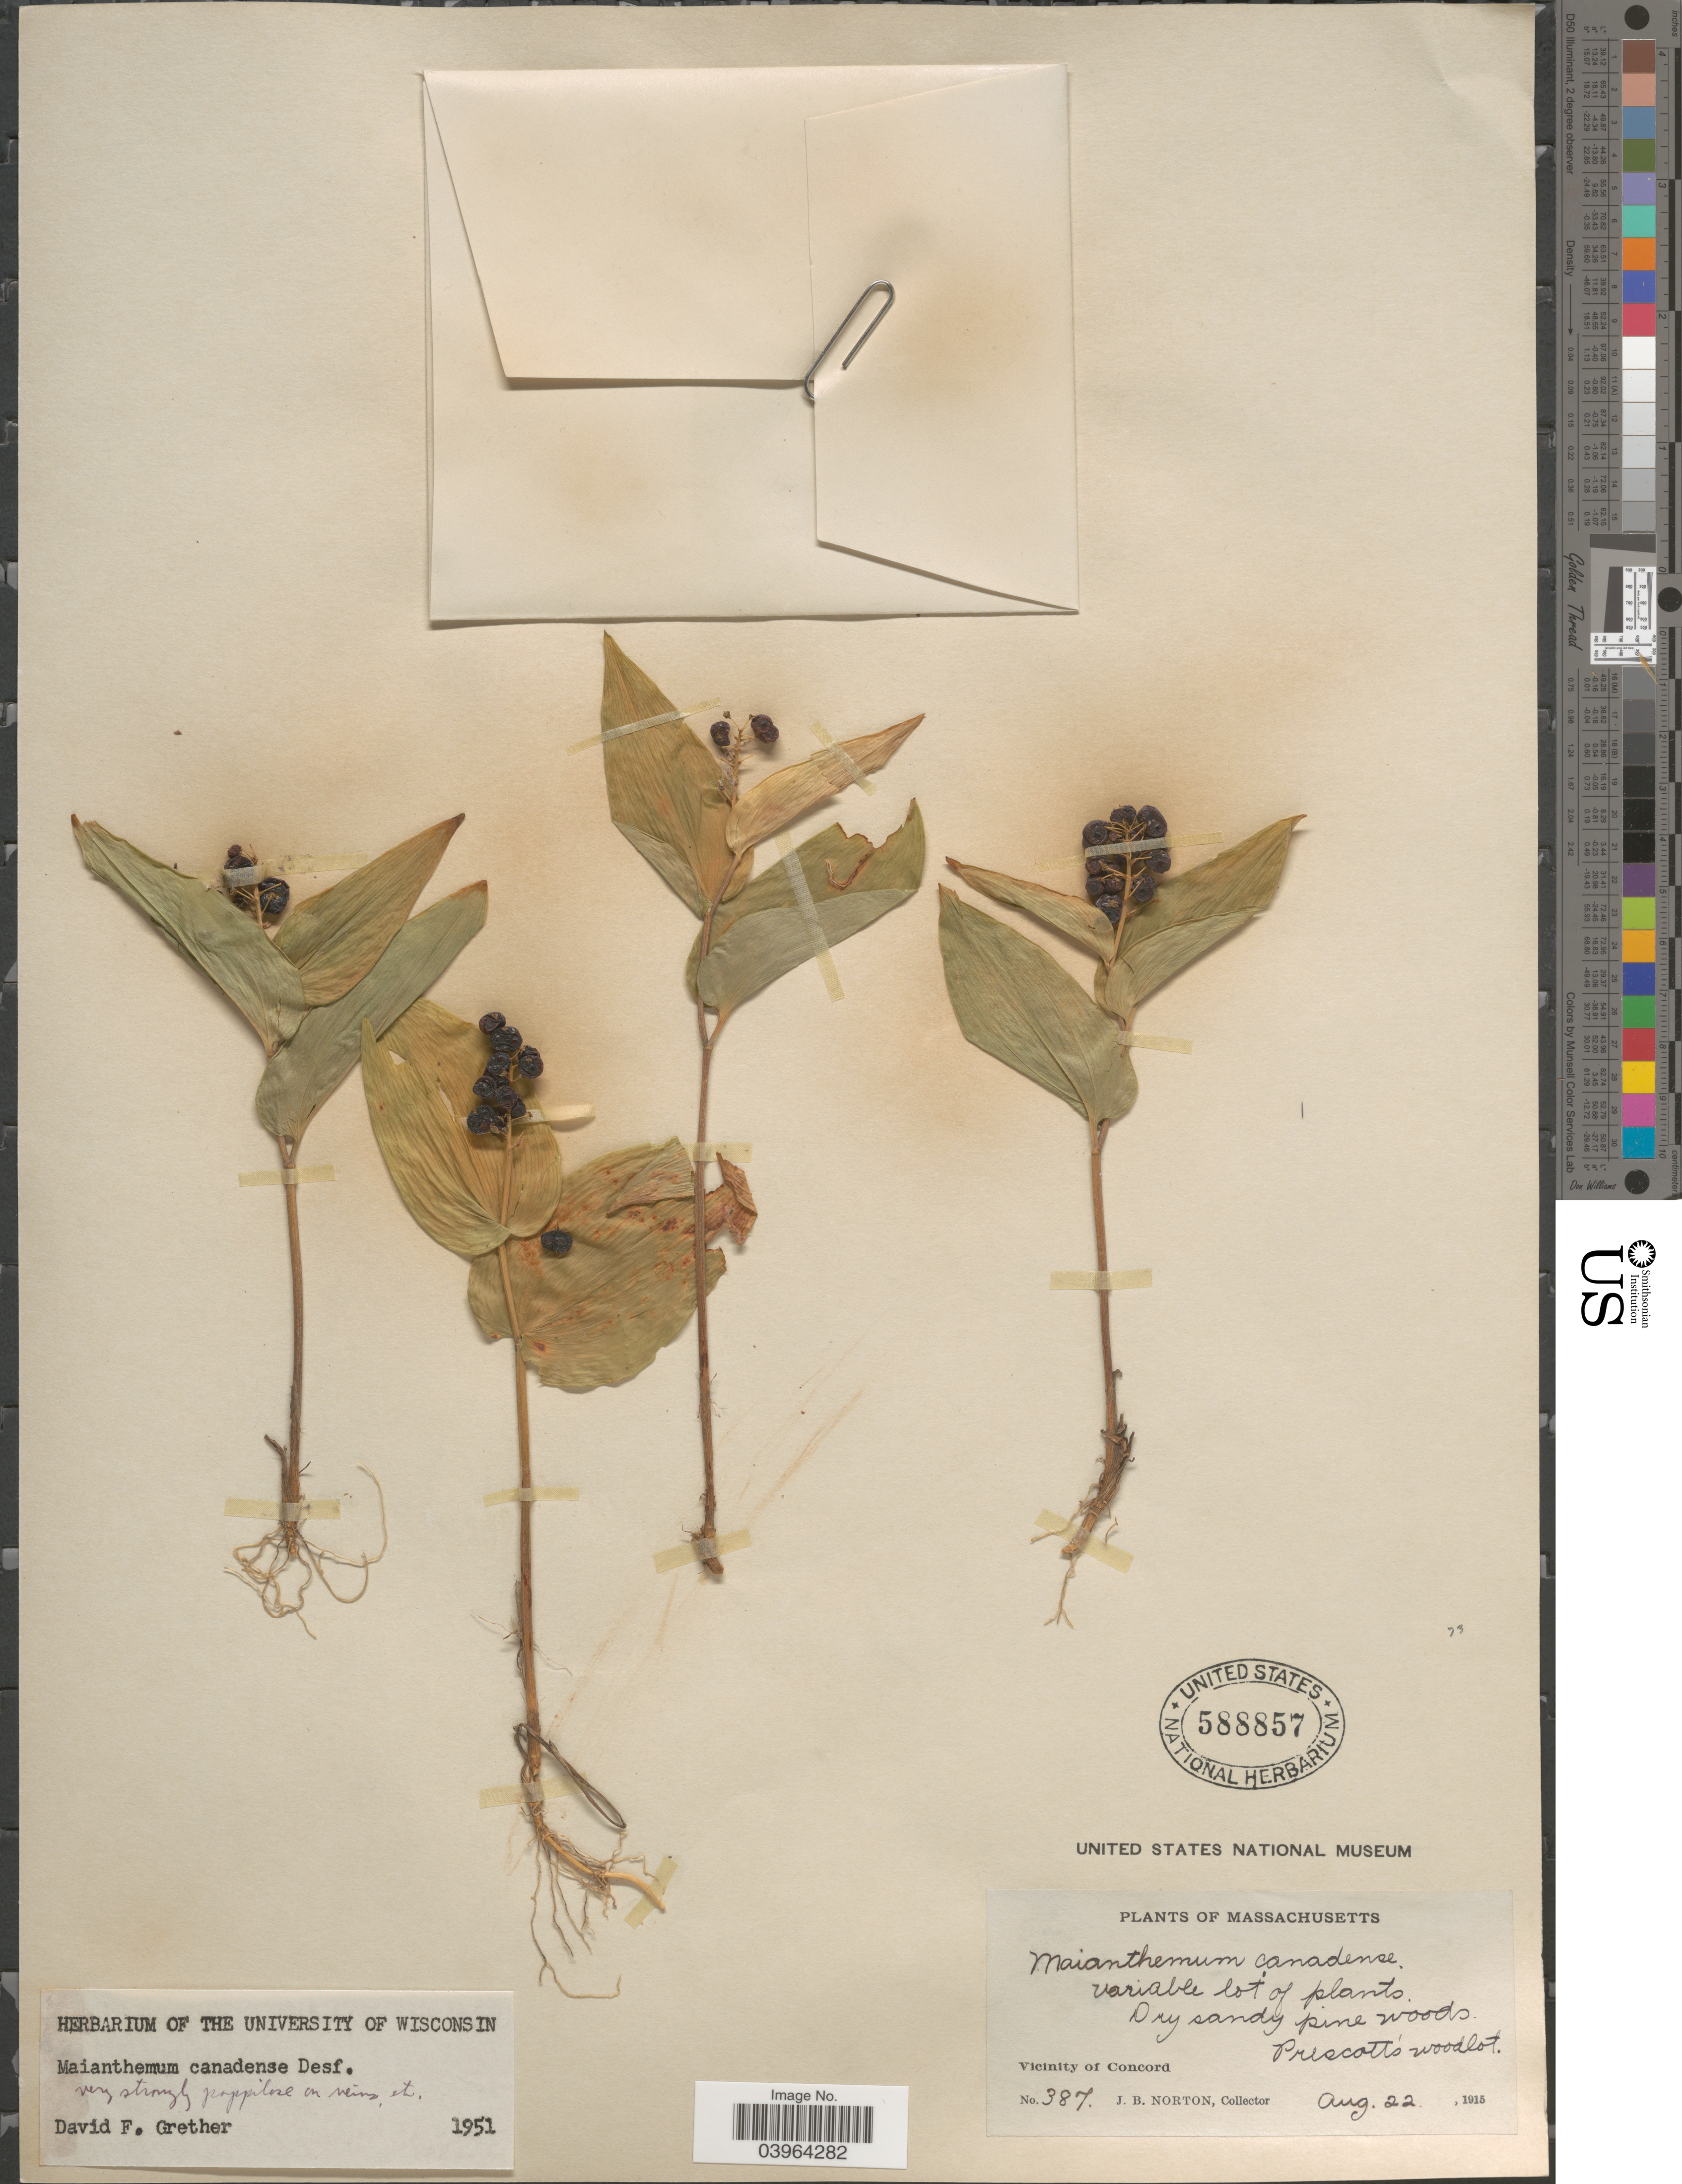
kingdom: Plantae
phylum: Tracheophyta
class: Liliopsida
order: Asparagales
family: Asparagaceae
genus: Maianthemum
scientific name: Maianthemum canadense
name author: Desf.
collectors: J. B. Norton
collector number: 387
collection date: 1915-08-22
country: United States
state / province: Massachusetts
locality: Vicinity of Concord. Prescott's woodlot.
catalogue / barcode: US 588857